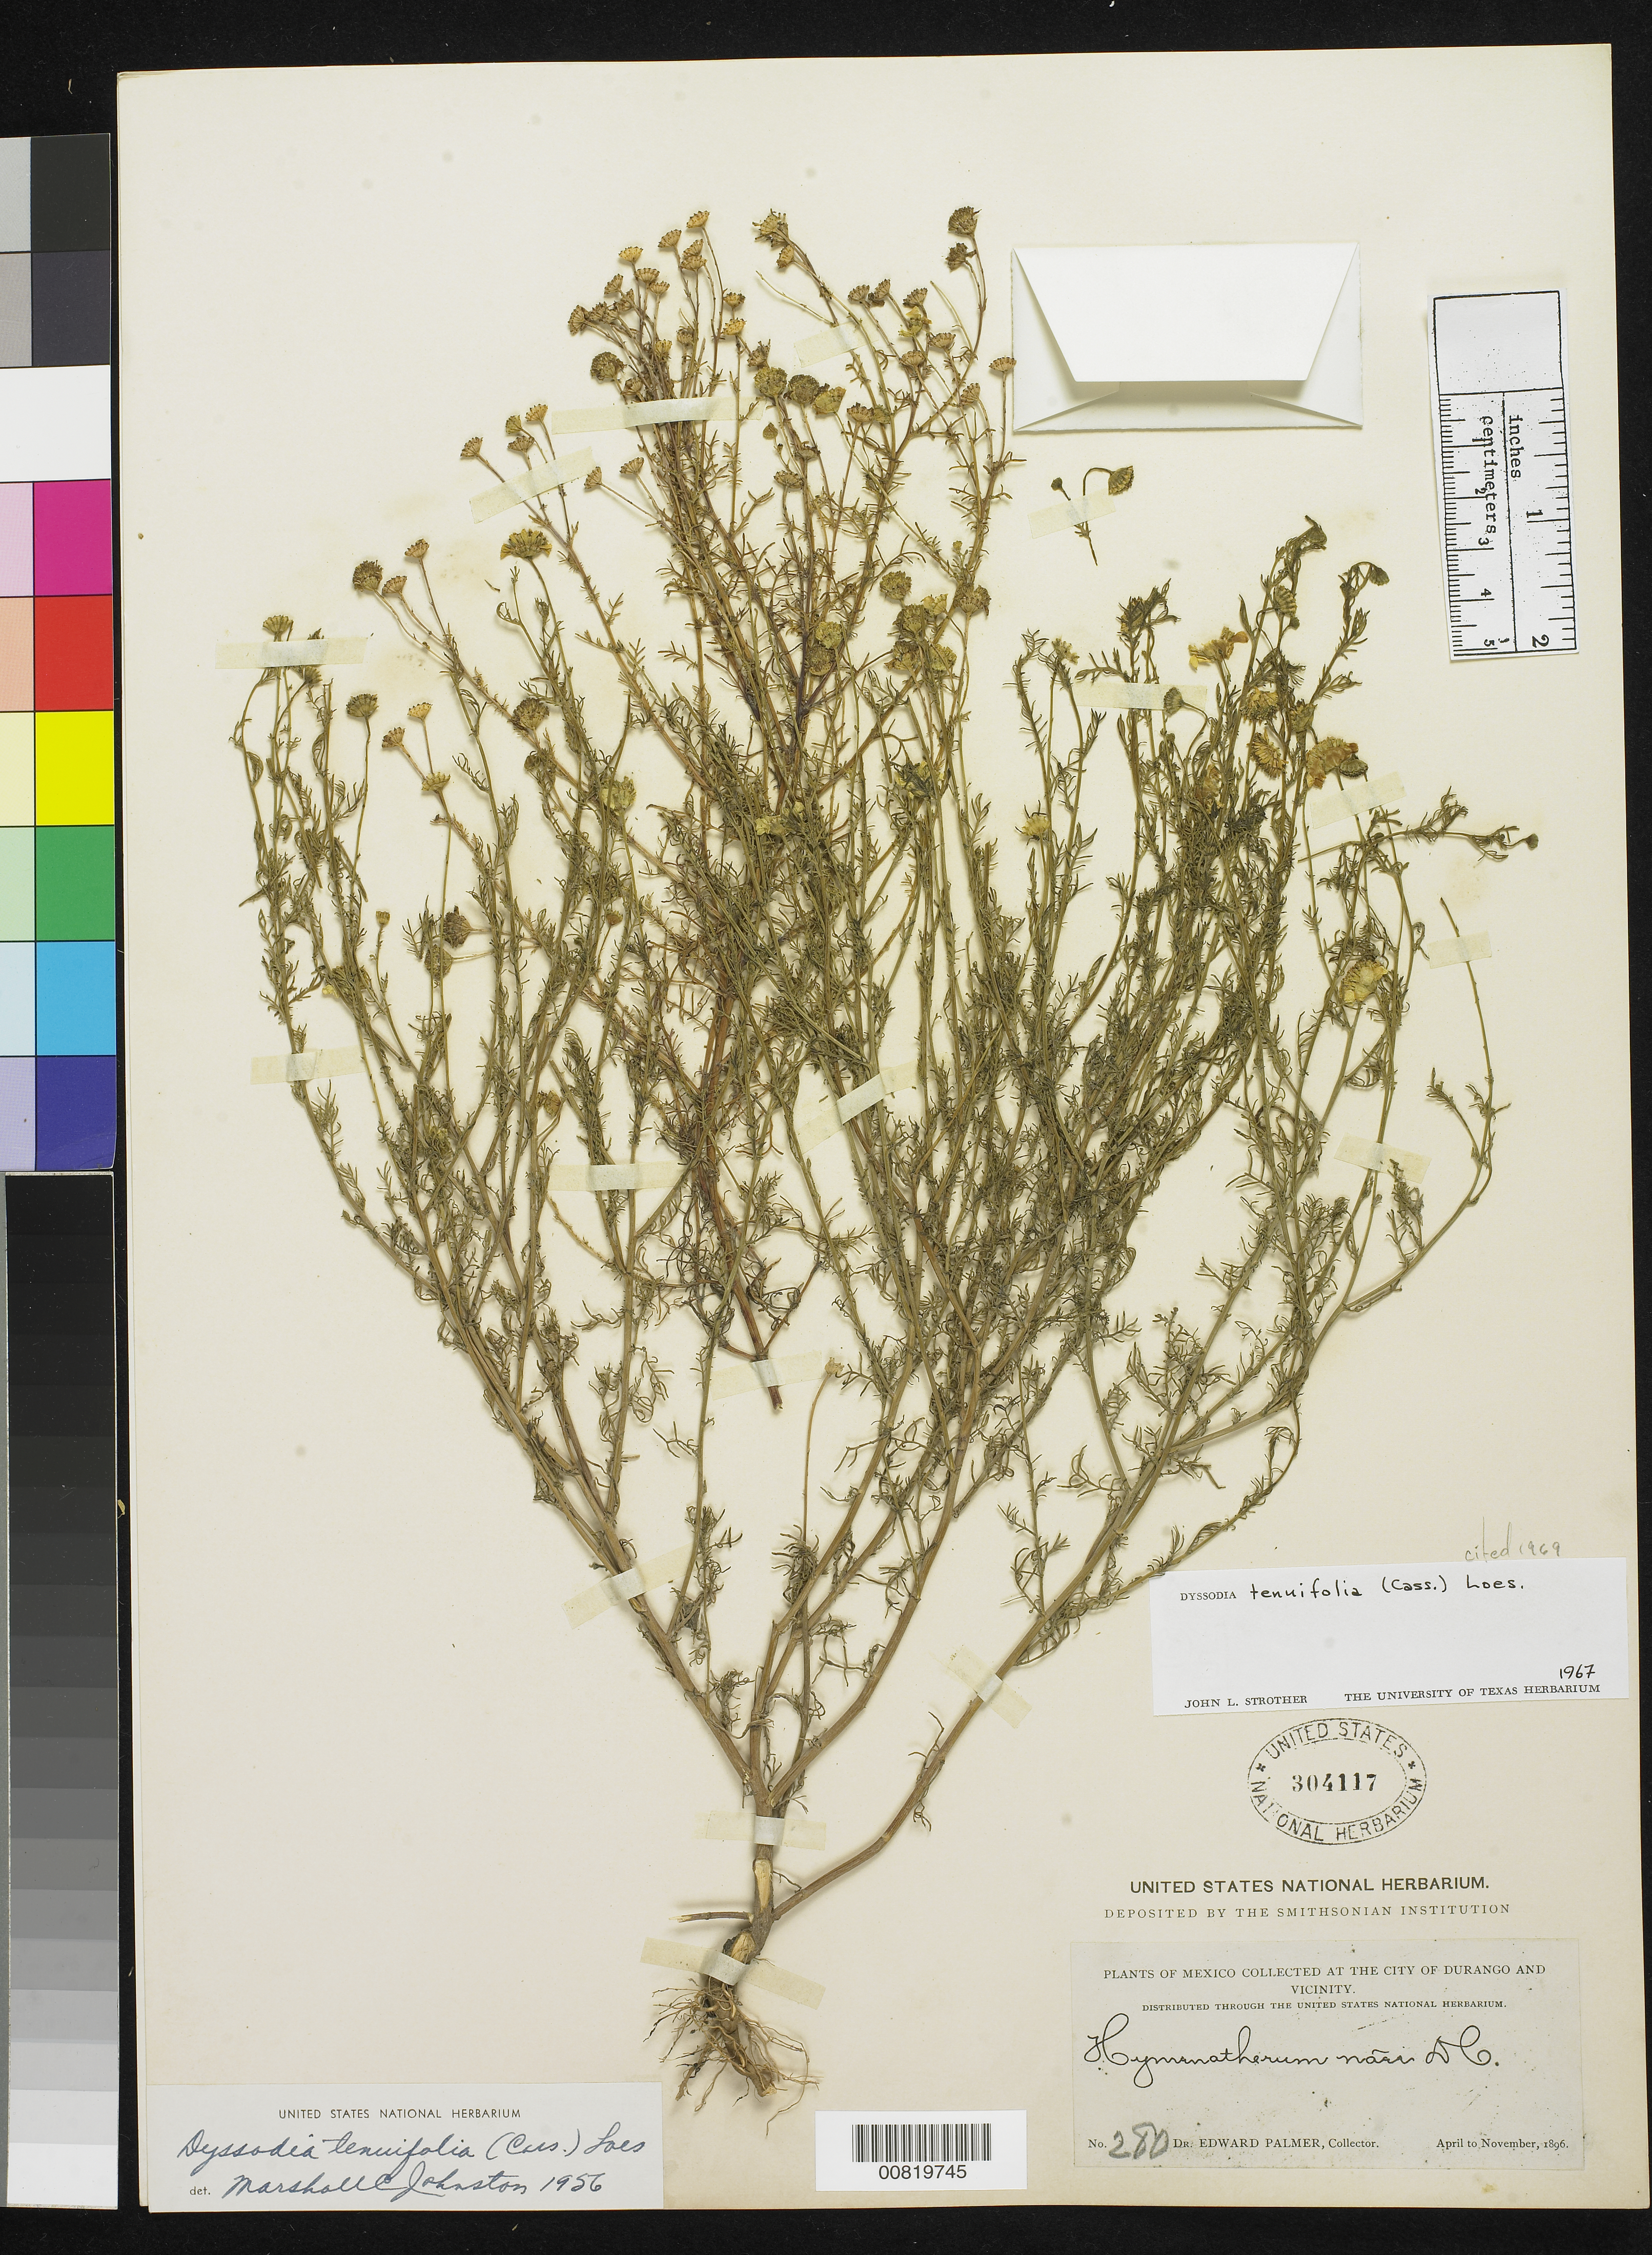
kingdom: Plantae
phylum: Tracheophyta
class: Magnoliopsida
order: Asterales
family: Asteraceae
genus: Thymophylla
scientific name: Thymophylla tenuifolia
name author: (Cass.) Rydb.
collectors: E. Palmer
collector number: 280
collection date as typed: Apr 1896 to -- Nov 1896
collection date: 1896-04/1896-11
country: Mexico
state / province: Durango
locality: City of Durango and vicinity.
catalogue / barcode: US 304117